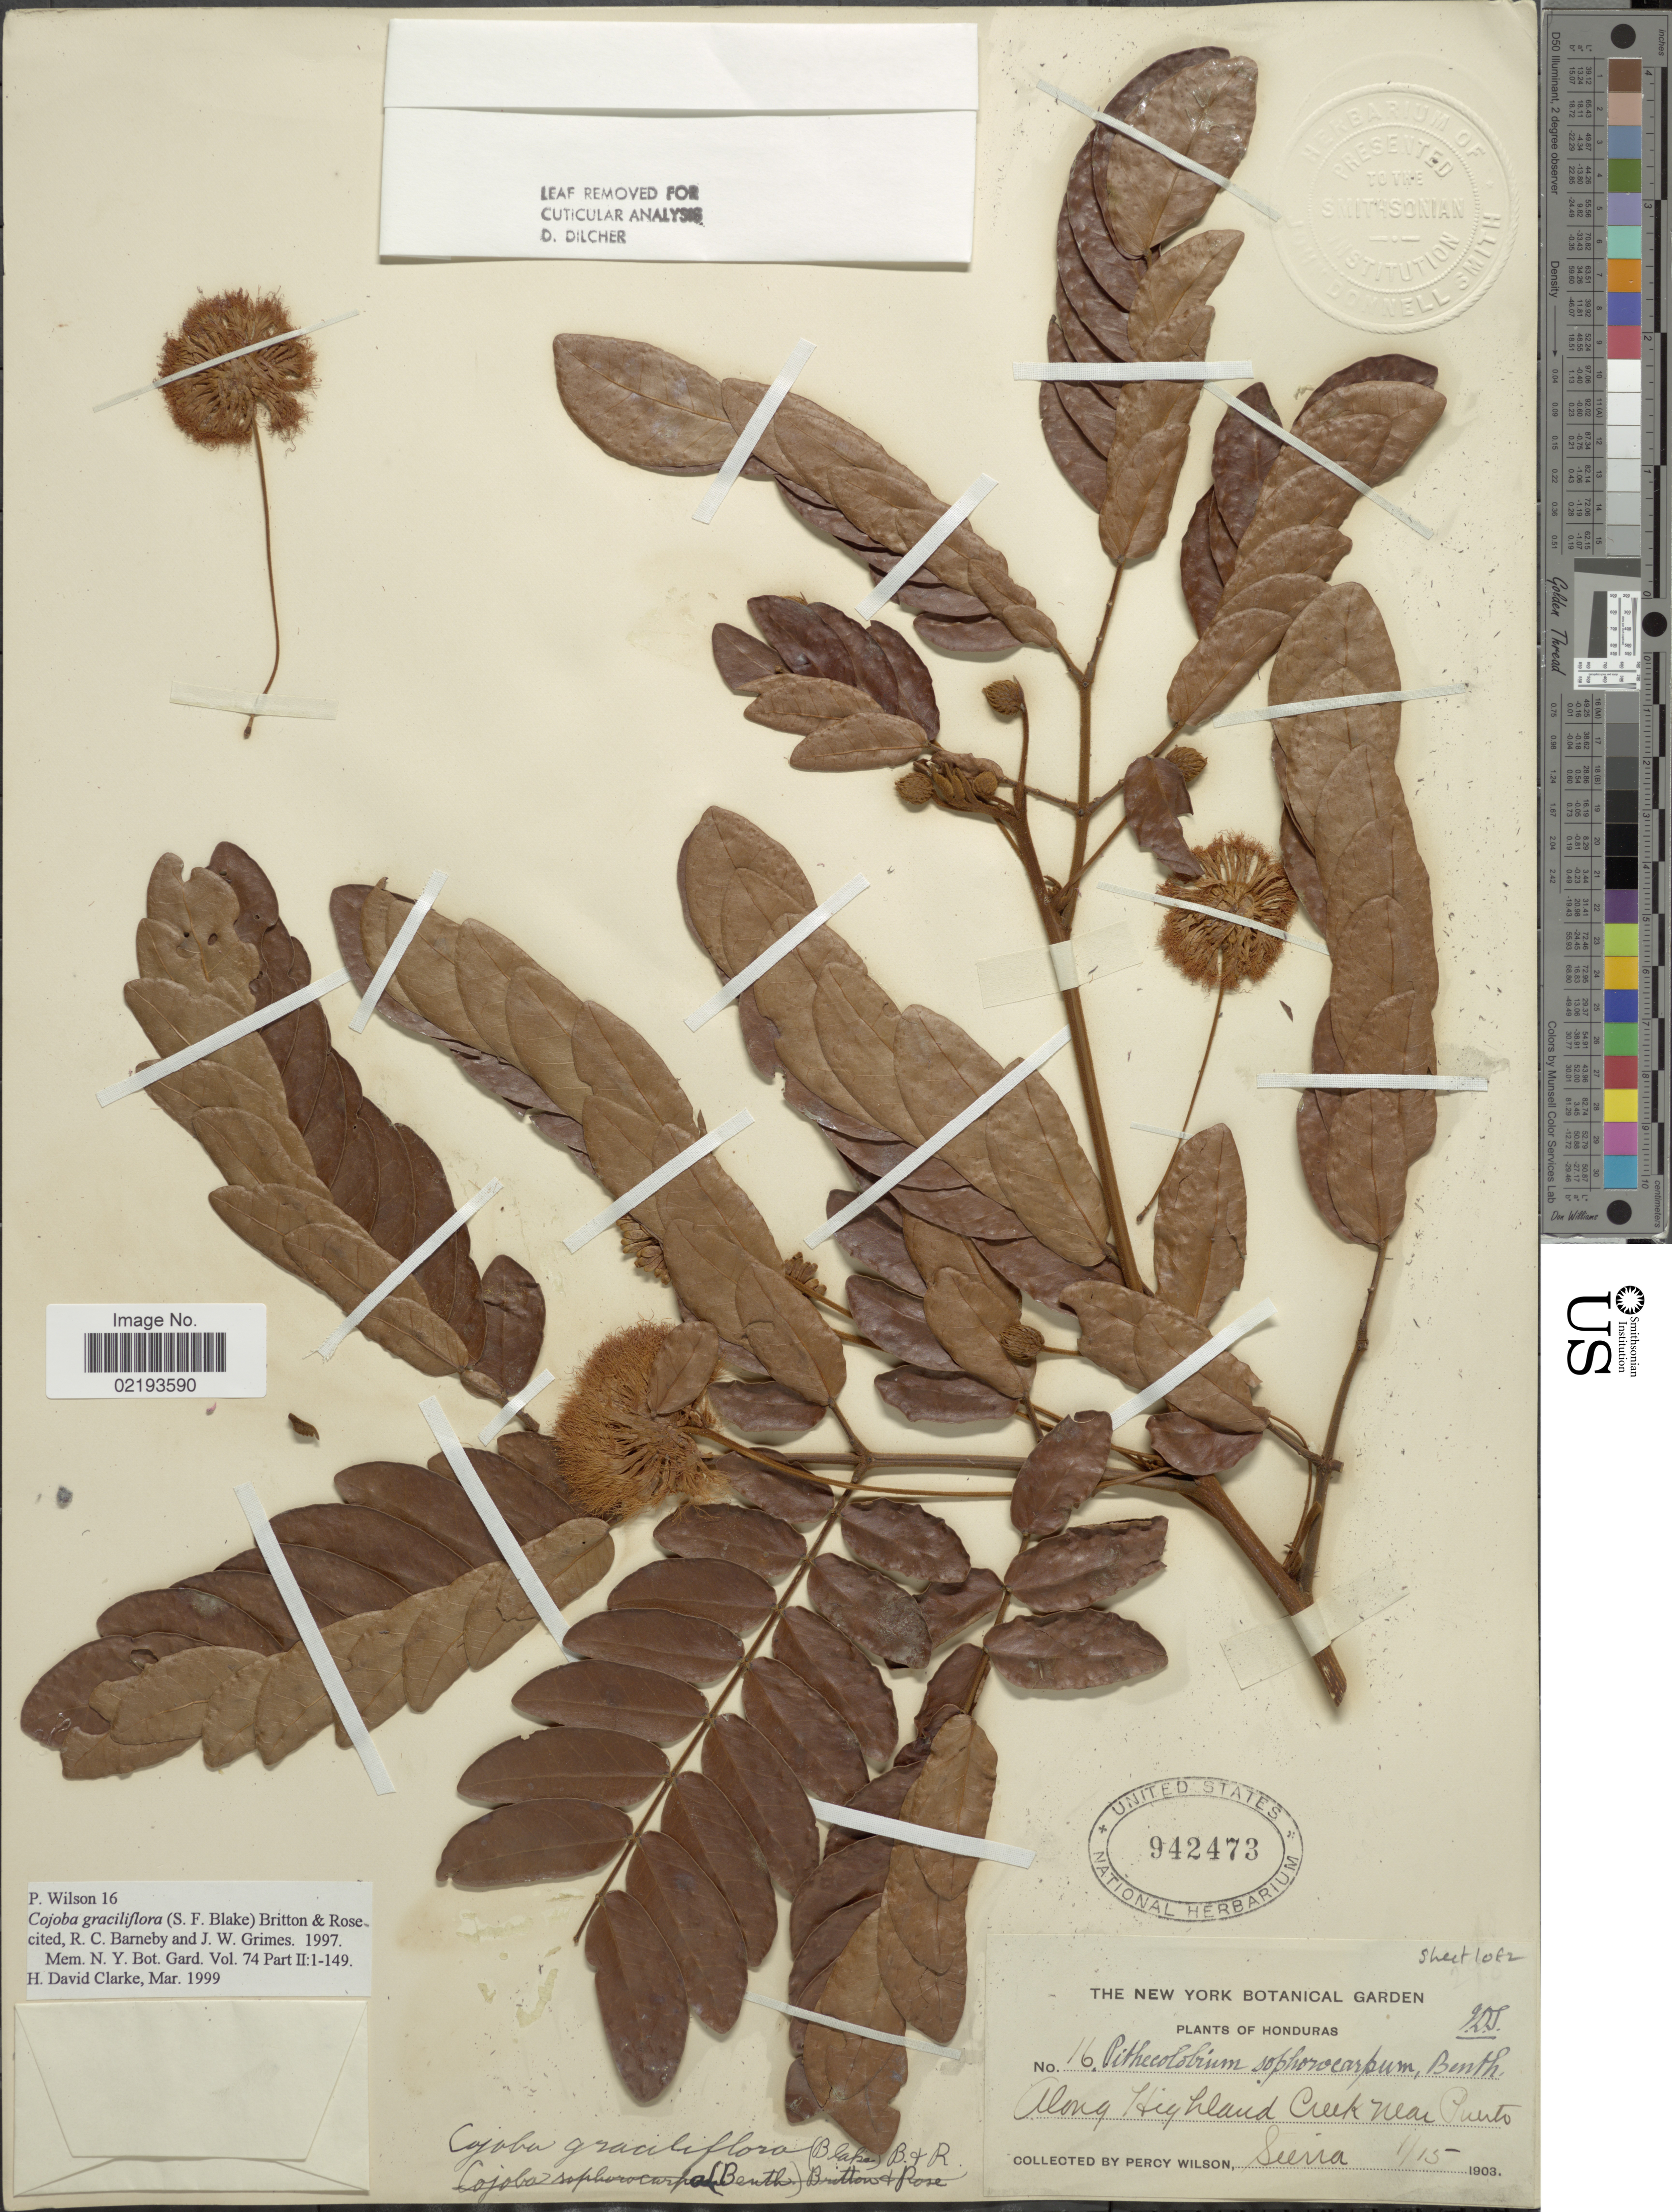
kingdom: Plantae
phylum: Tracheophyta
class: Magnoliopsida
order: Fabales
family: Fabaceae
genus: Cojoba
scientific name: Cojoba graciliflora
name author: (S.F. Blake) Britton & Rose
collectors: P. Wilson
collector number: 16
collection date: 1903-01-15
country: Honduras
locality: Along Highland Creek near Puerto Sierra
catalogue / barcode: US 942473